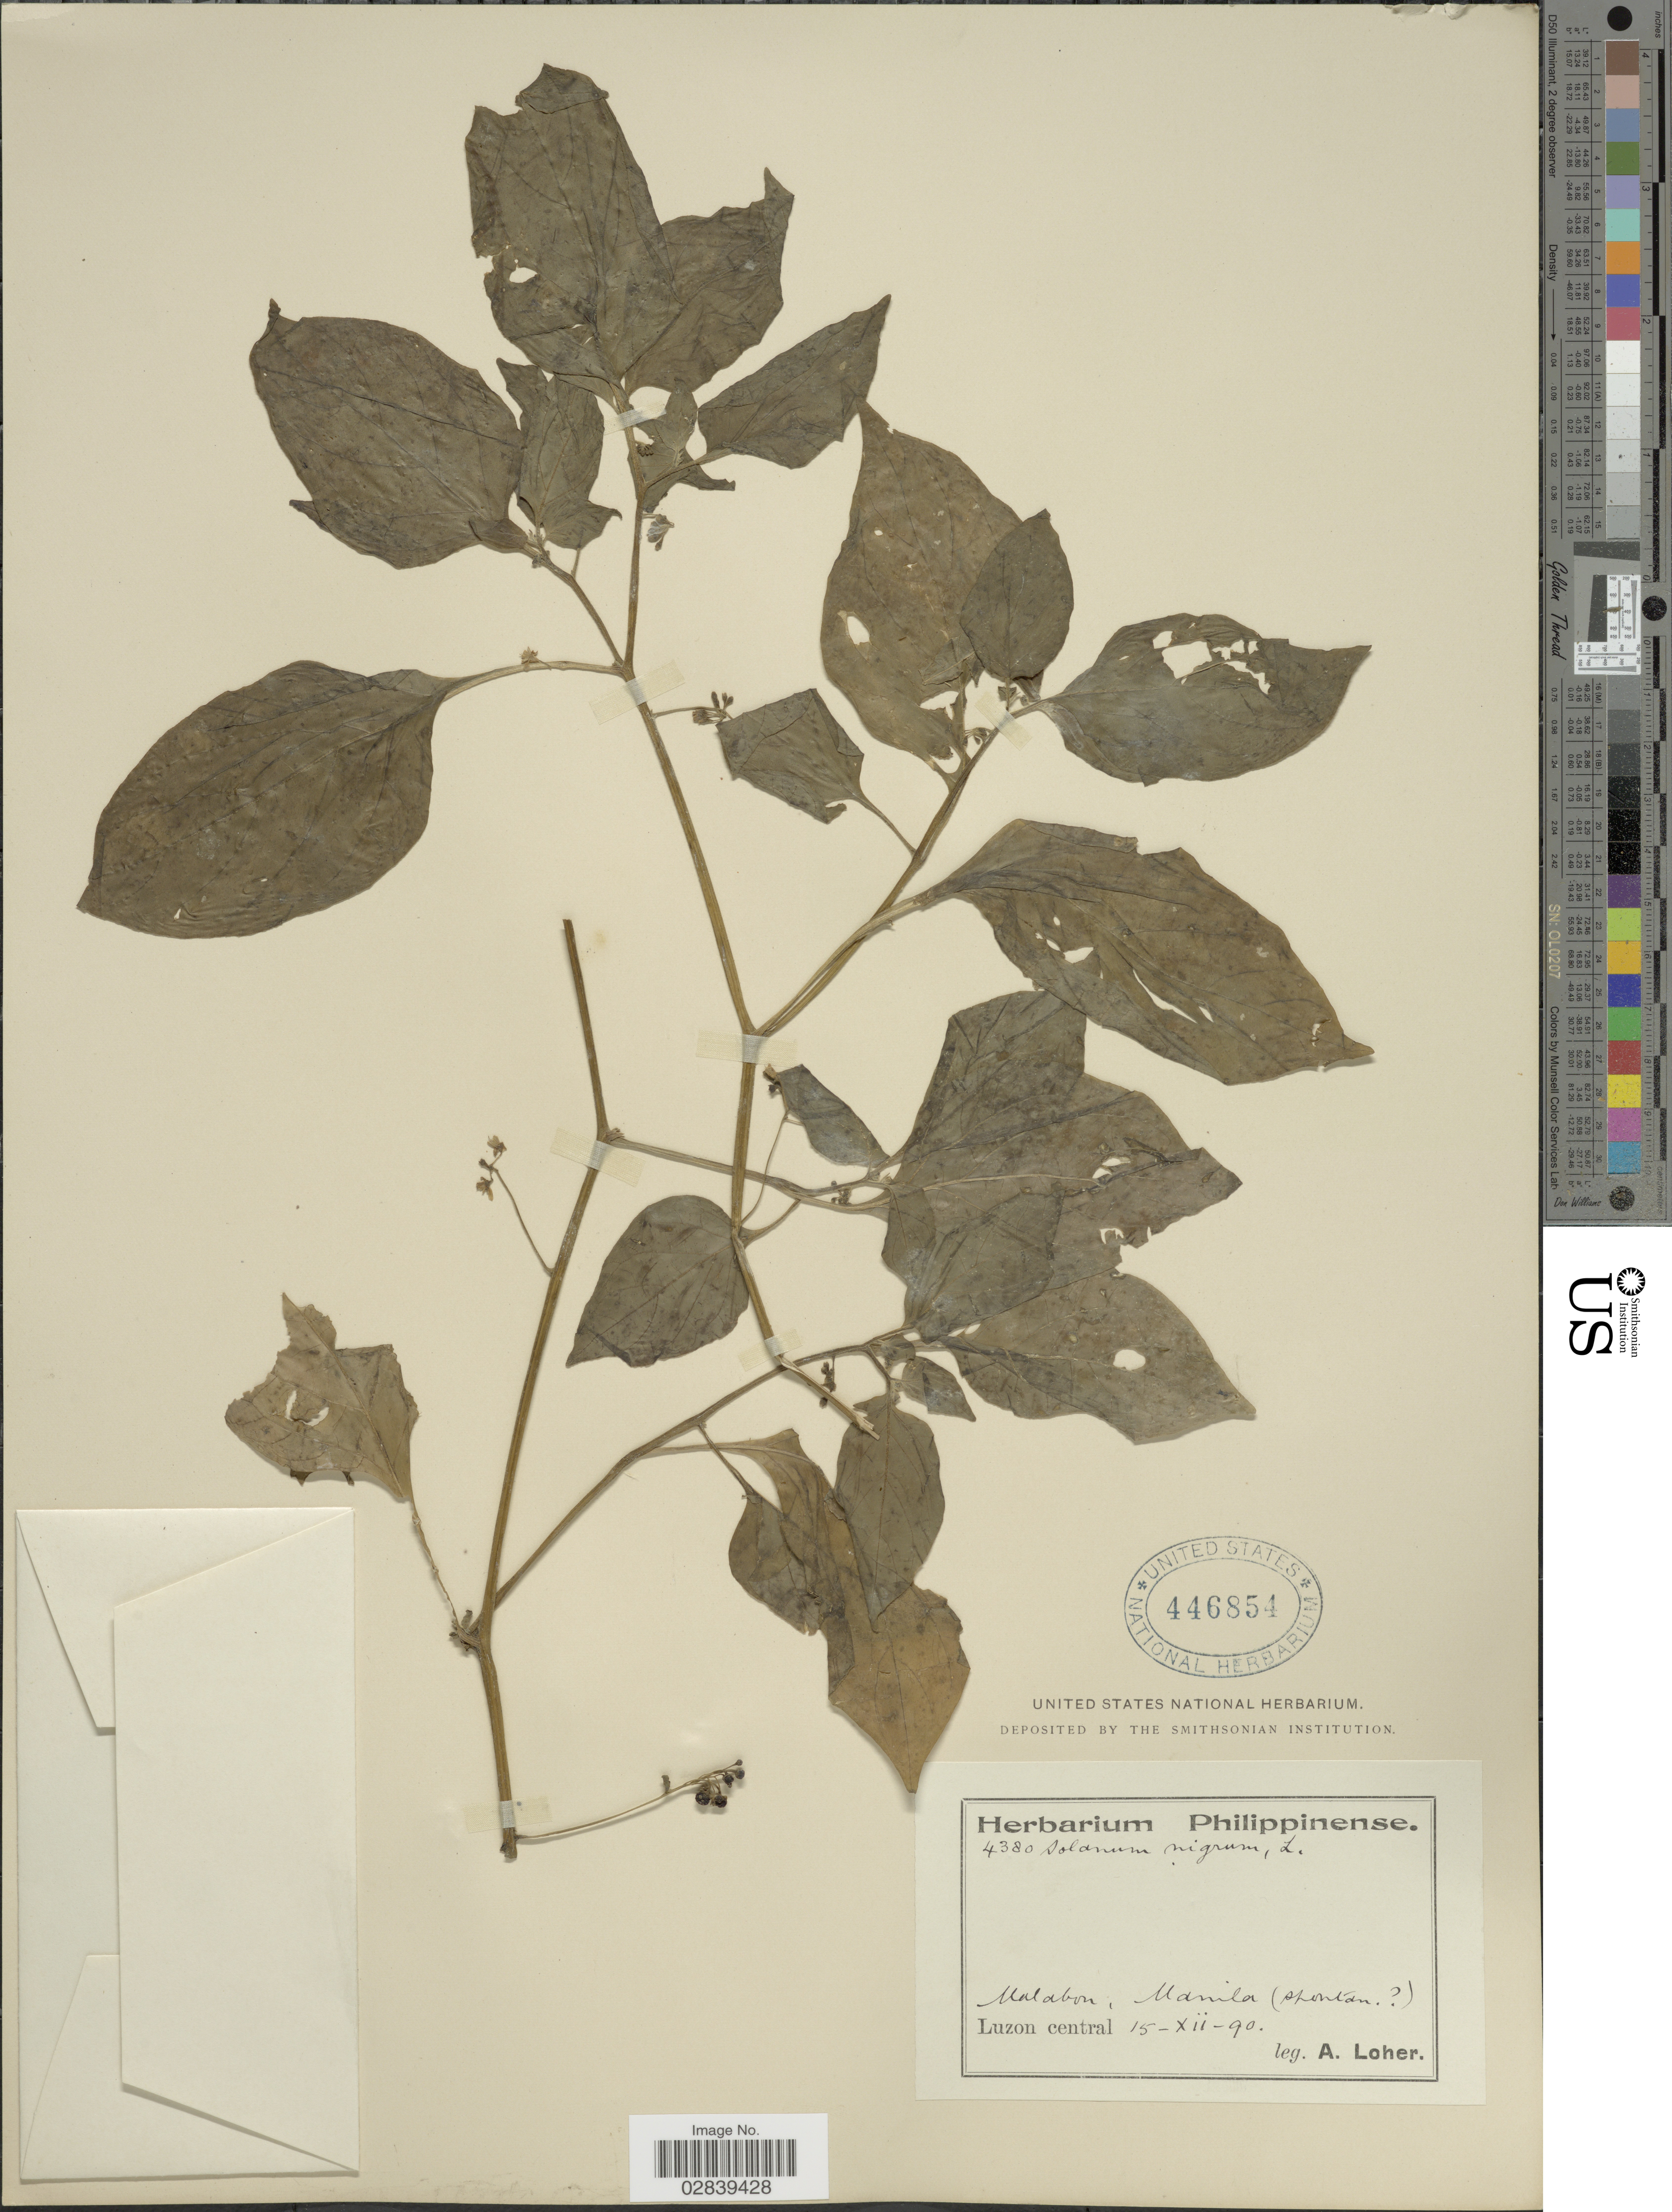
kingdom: Plantae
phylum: Tracheophyta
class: Magnoliopsida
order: Solanales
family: Solanaceae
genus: Solanum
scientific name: Solanum nigrum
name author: L.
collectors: A. Loher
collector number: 4380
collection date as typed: Transcribed d/m/y: 15/12/90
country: Philippines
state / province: Central Luzon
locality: Malabon, Manila, Luzon central.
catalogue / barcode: US 446854